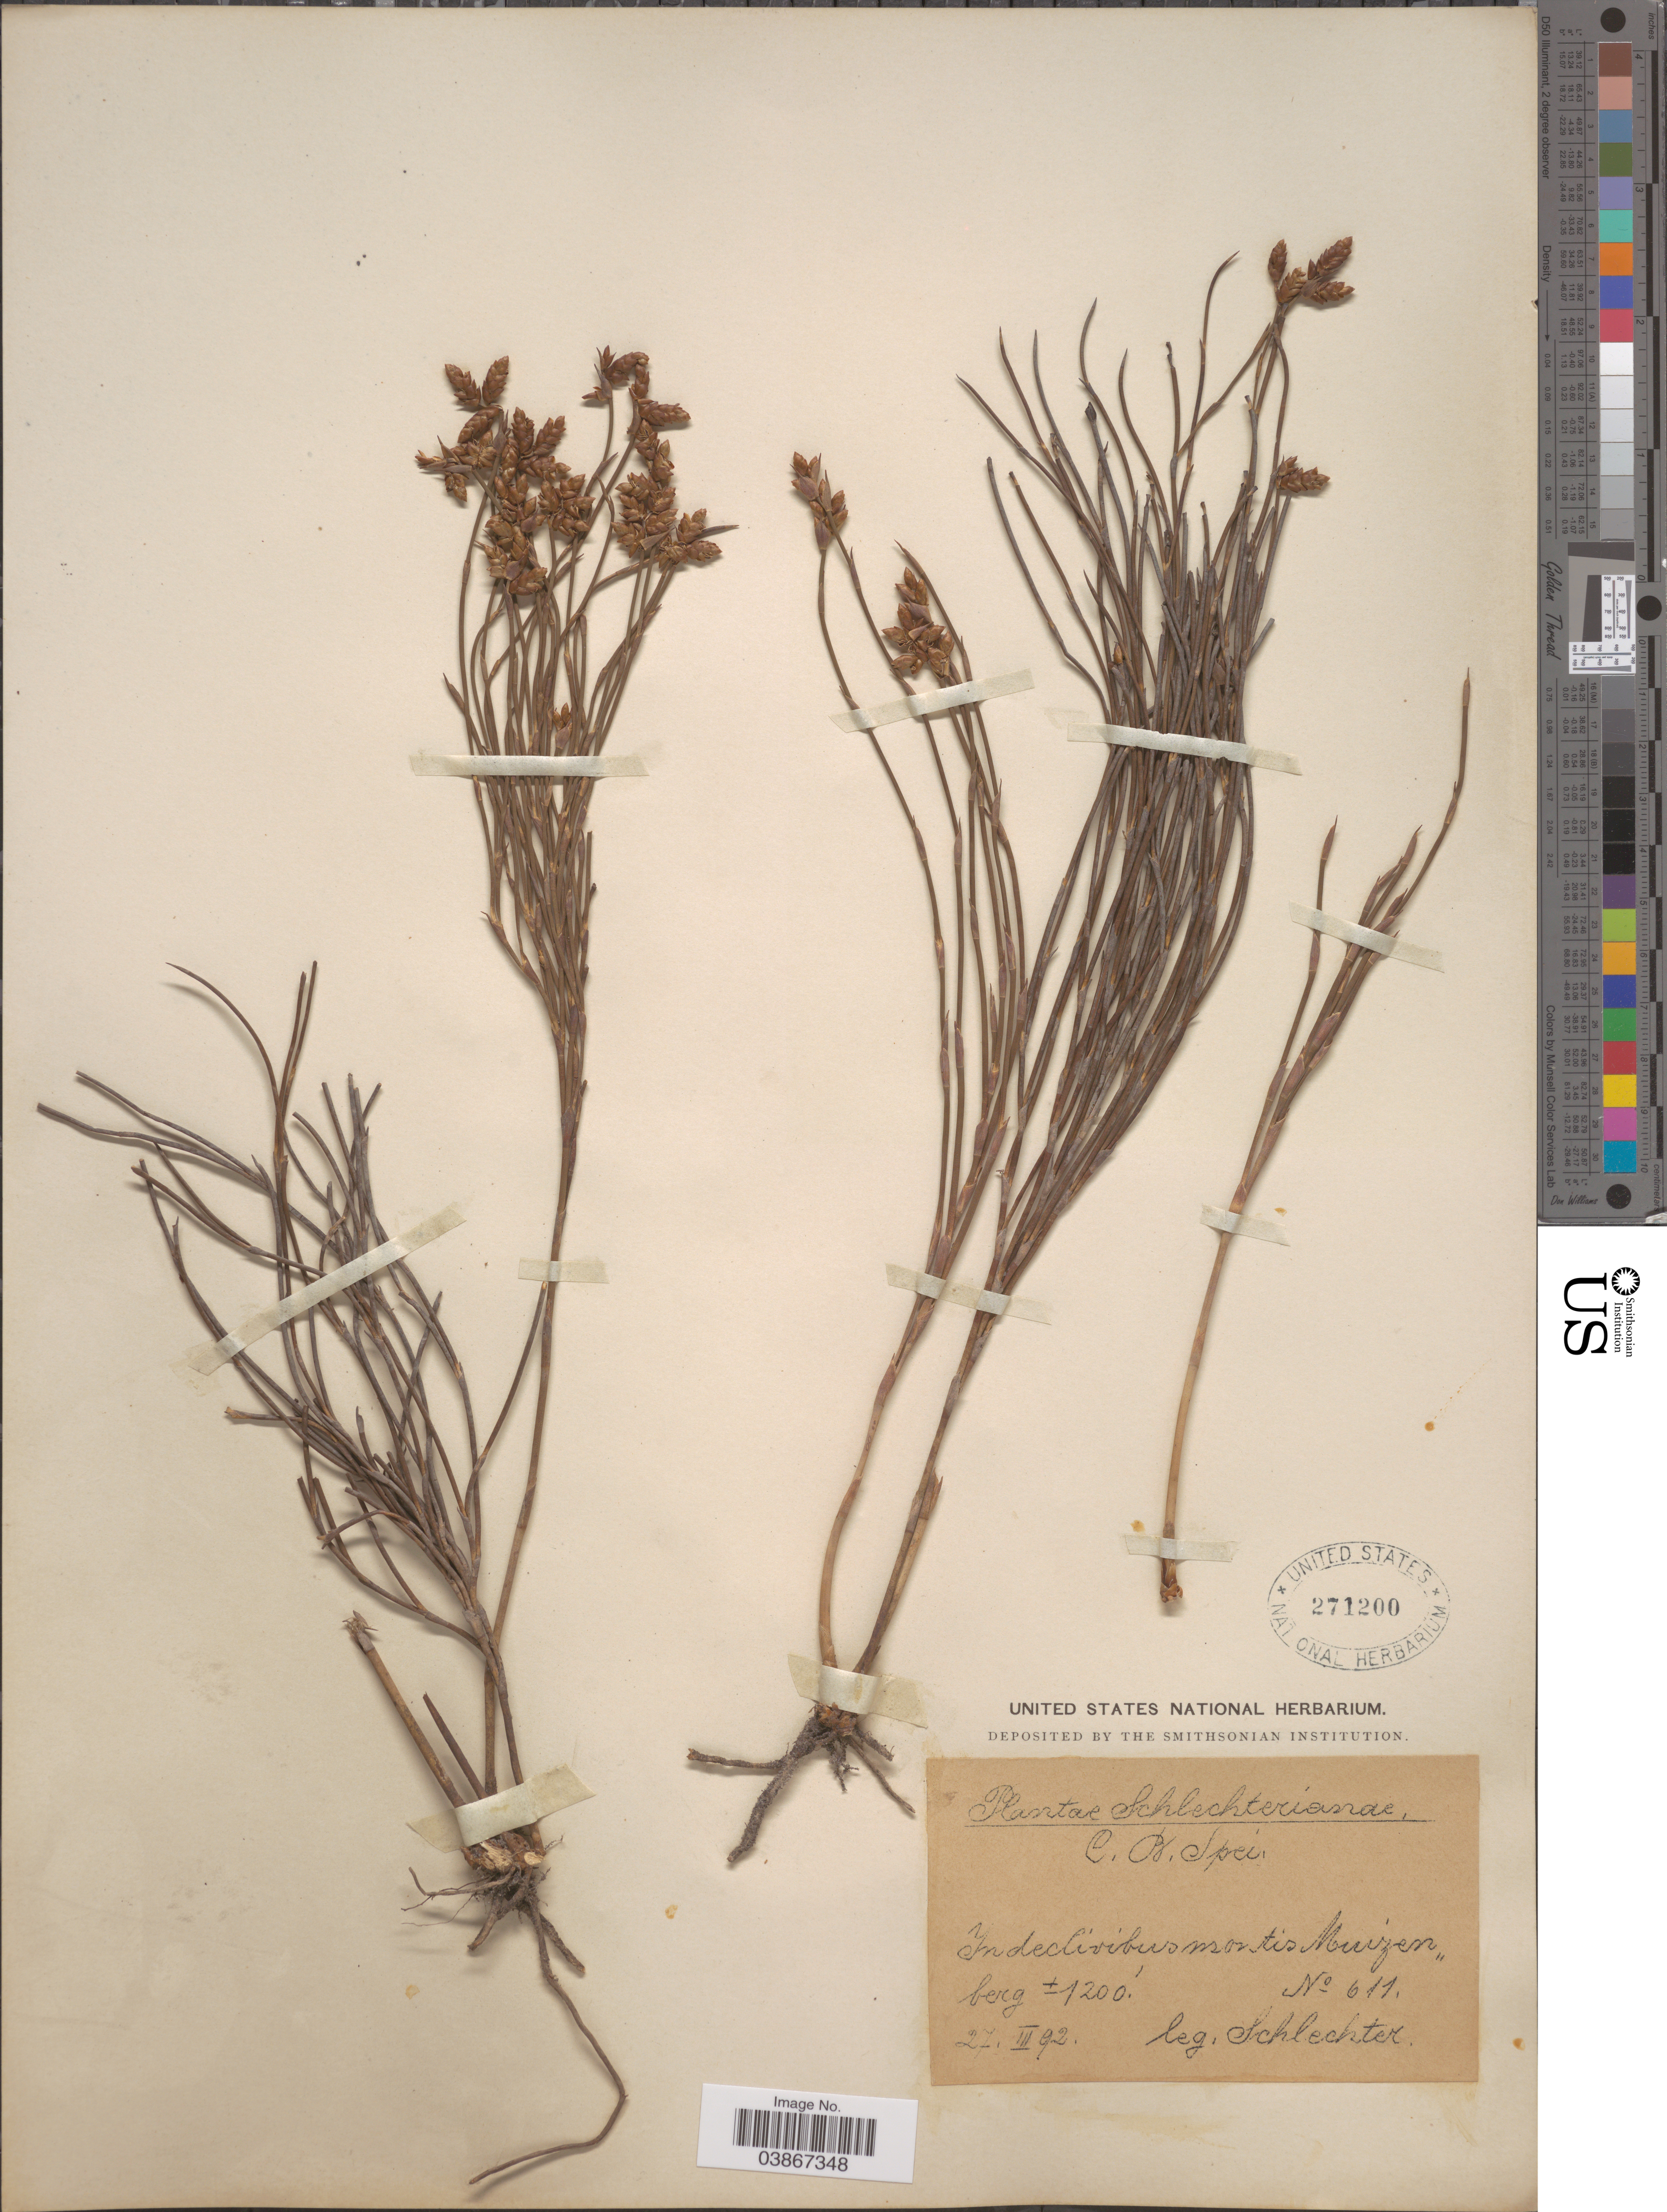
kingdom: Plantae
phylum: Tracheophyta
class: Liliopsida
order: Poales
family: Restionaceae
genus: Restio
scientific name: Restio sp.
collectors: Schlechter, --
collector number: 611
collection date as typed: Transcribed d/m/y: 27/3/92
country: South Africa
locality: In declivibus montis Muizenberg.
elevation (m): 366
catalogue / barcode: US 271200